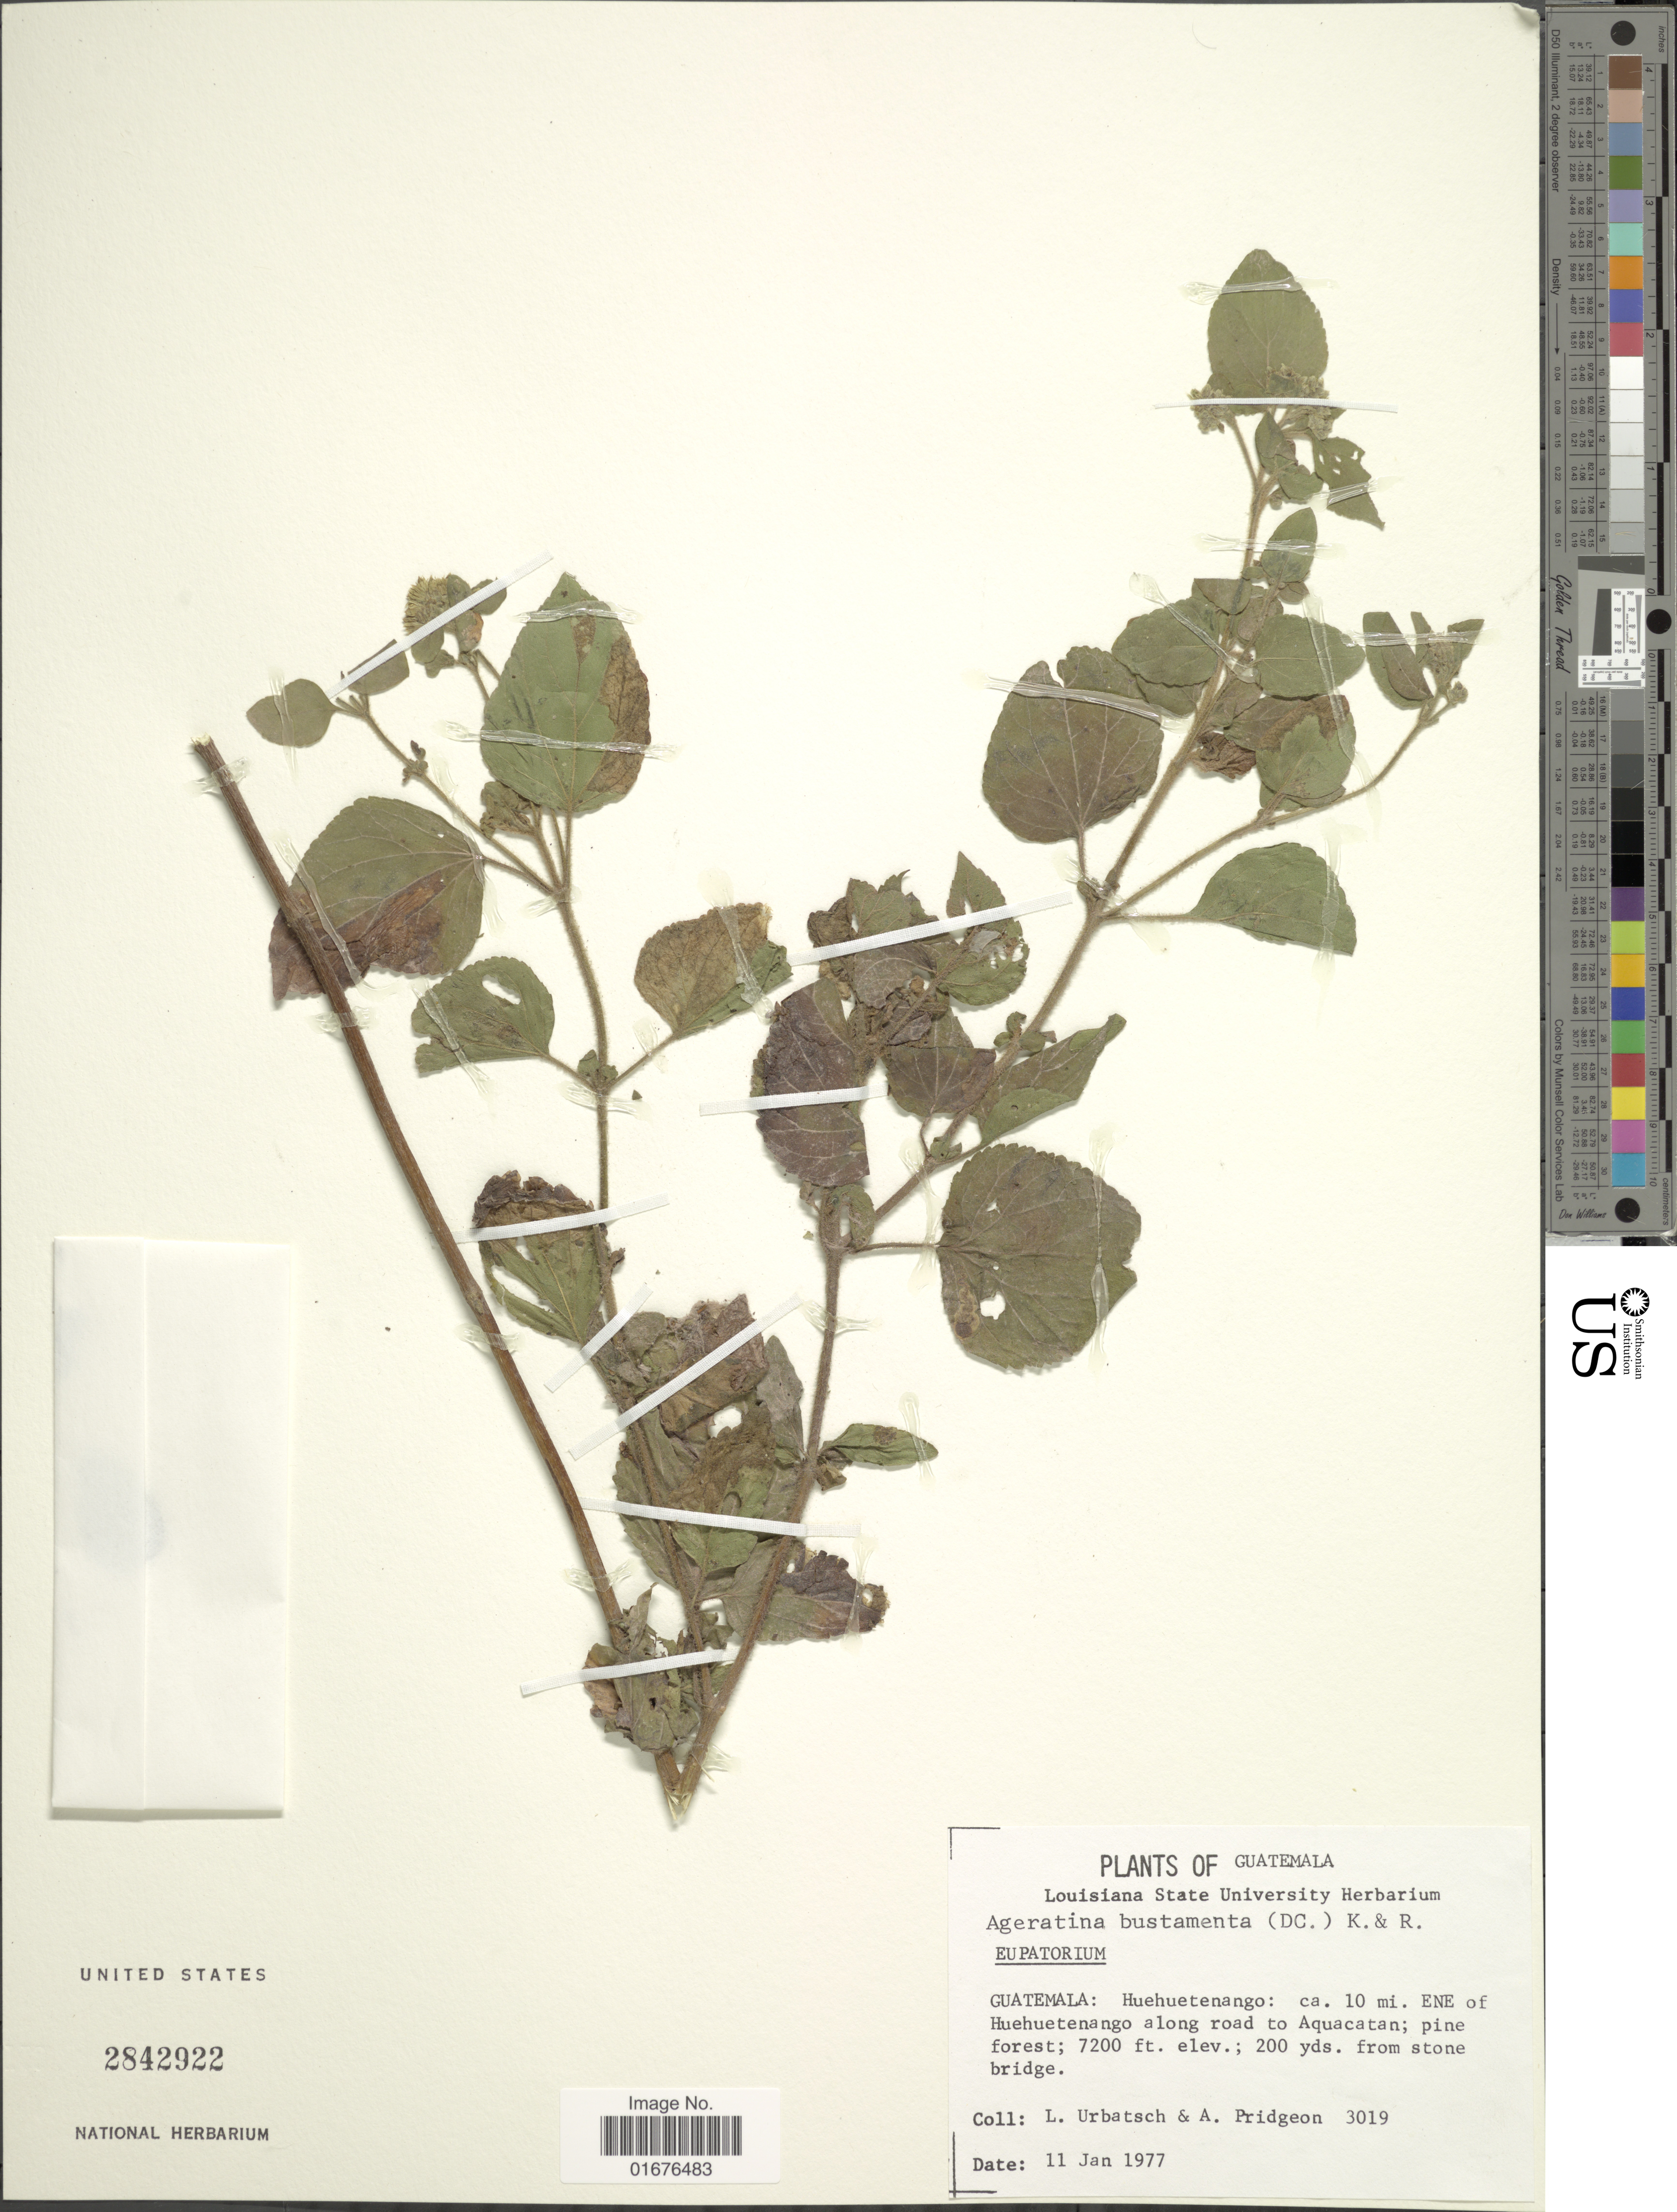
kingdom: Plantae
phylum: Tracheophyta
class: Magnoliopsida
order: Asterales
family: Asteraceae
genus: Ageratina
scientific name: Ageratina pichinchensis var. bustamenta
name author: (DC.) R.M. King & H. Rob.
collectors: L. E. Urbatsch & A. M. Pridgeon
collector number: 3019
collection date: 1977-01-11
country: Guatemala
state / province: Huehuetenango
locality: Ca. 10 mi. ENE of Huehuetenango along road to Aquacatan; pine forest, 200 yds. from stone bridge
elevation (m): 2195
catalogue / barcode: US 2842922